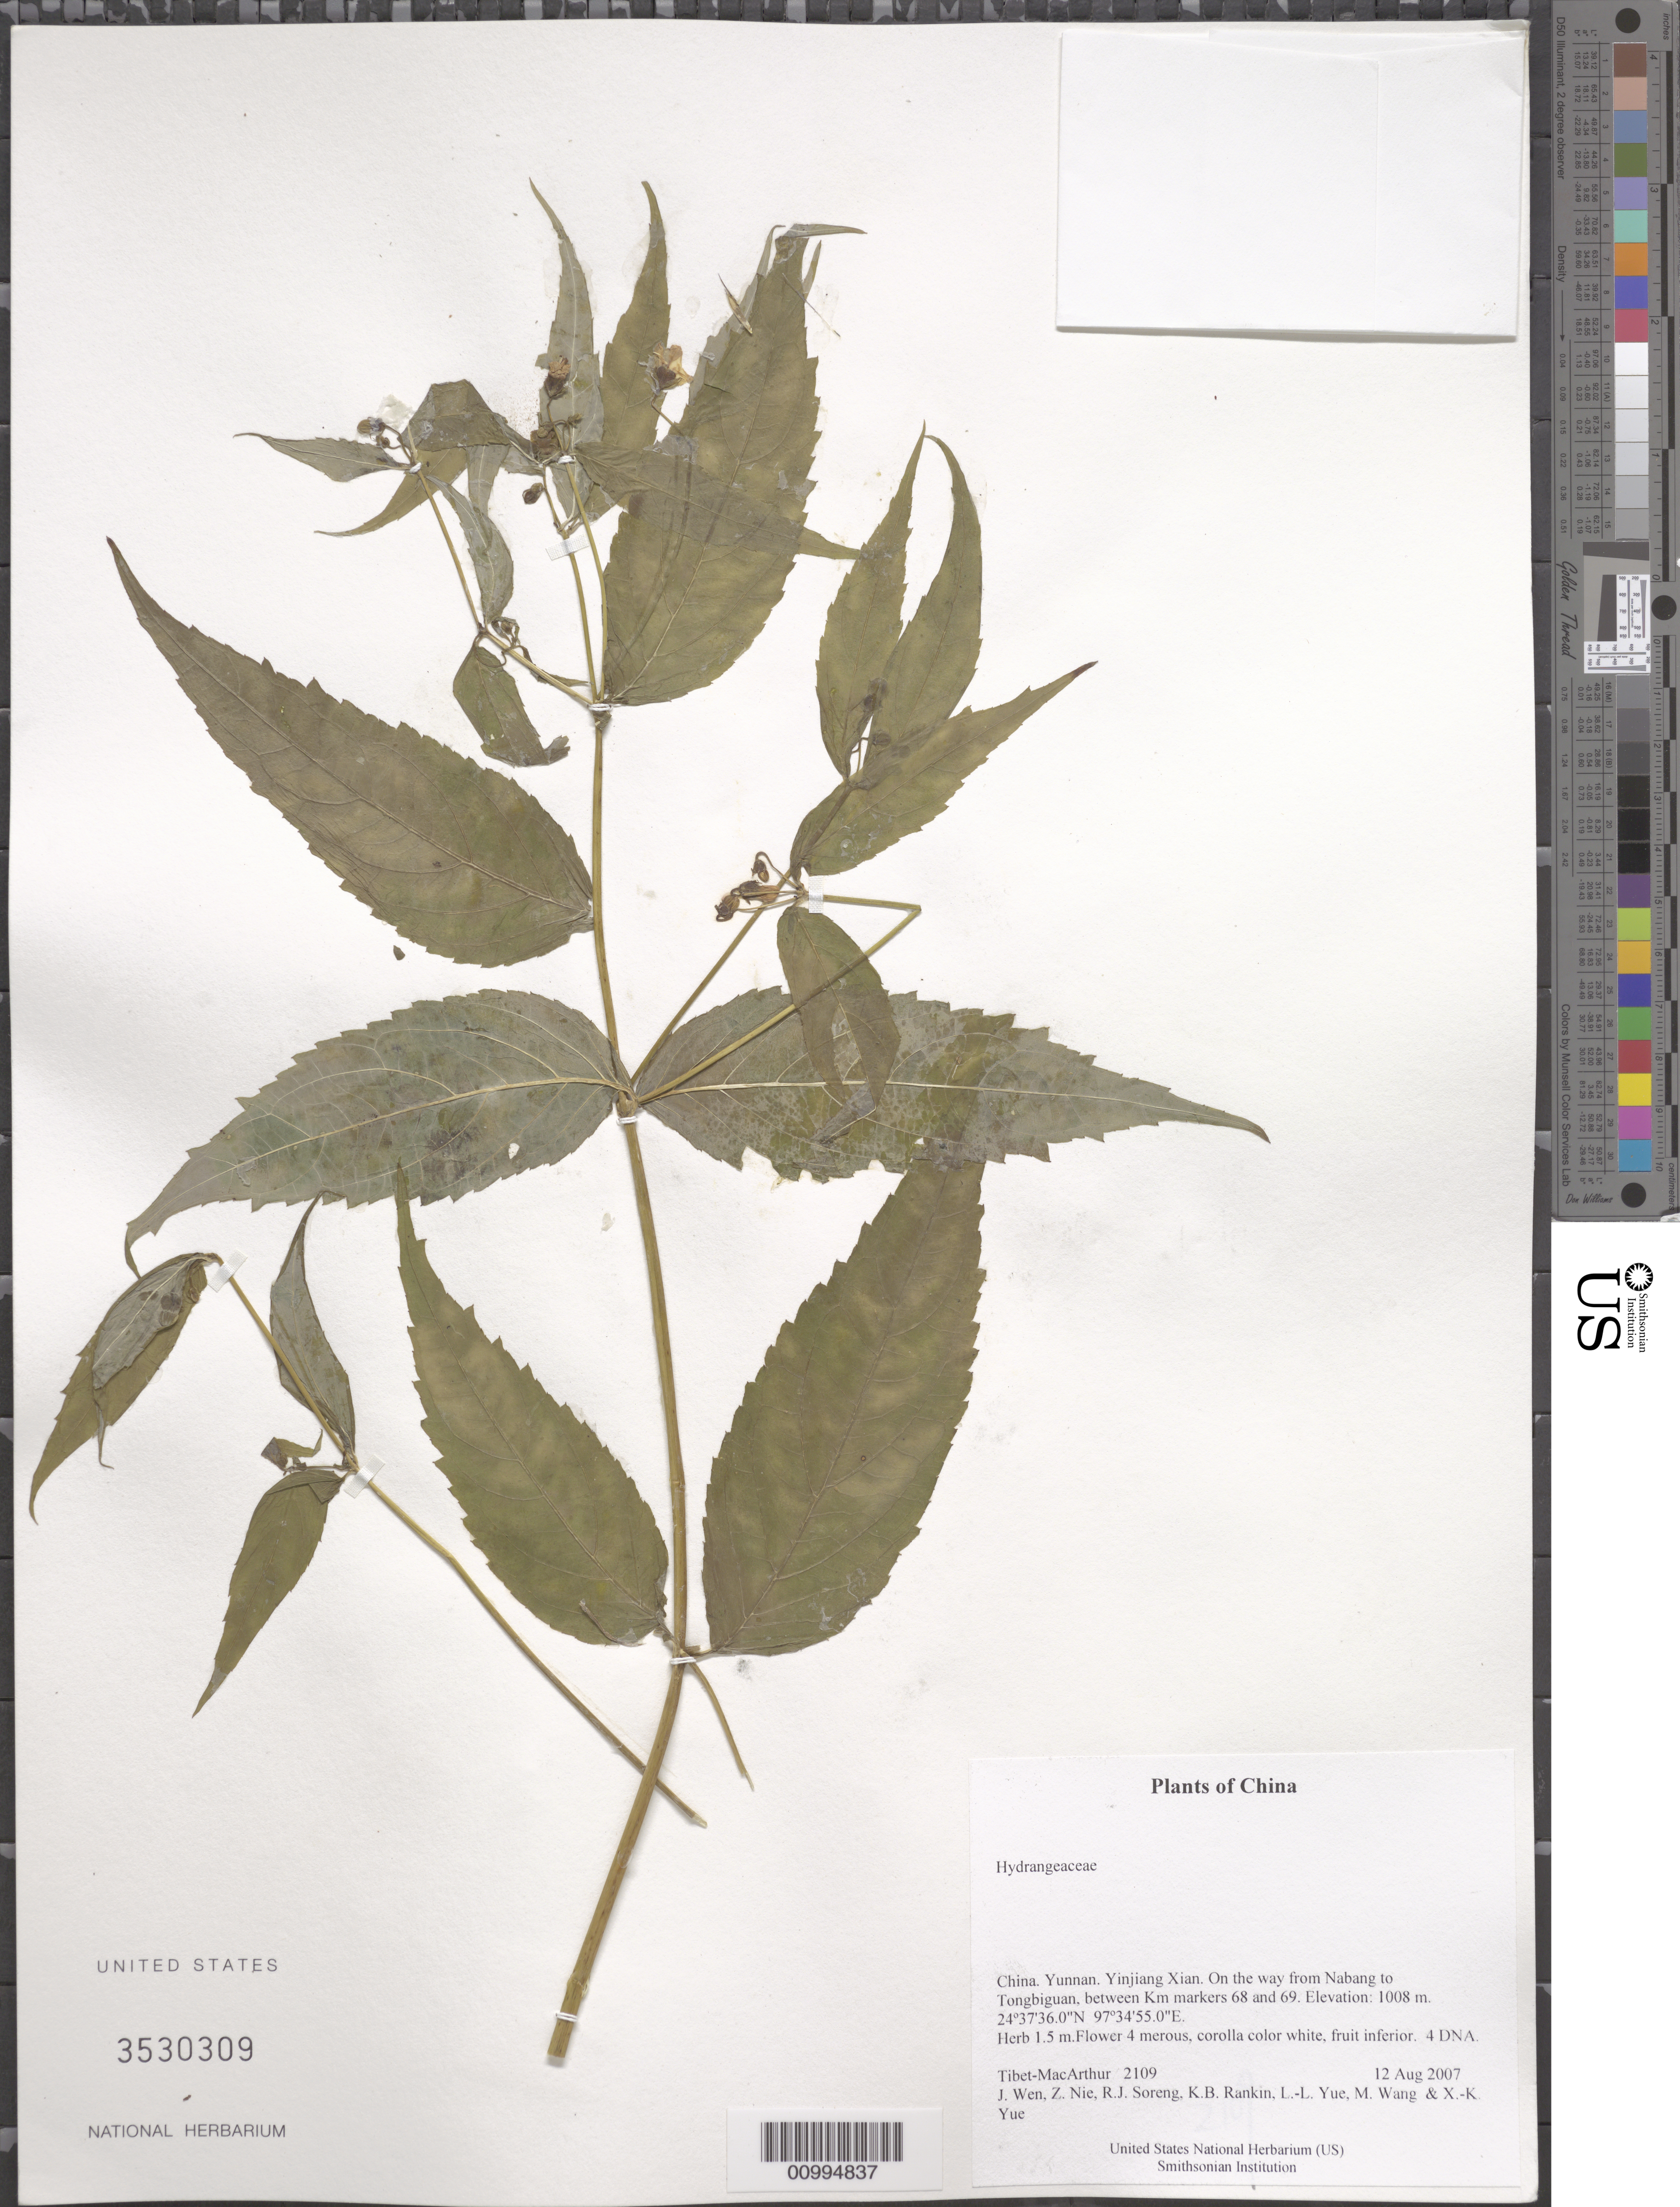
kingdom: Plantae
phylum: Tracheophyta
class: Magnoliopsida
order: Saxifragales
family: Saxifragaceae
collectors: Tibet-MacArthur, J. Wen, Z. Nie, R. J. Soreng, K. Rankin, L. Yue, M. Wang & X. Yue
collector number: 2109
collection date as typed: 12 Aug 2007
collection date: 2007-08-12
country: China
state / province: Yunnan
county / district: Yinjiang Xian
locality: On the way from Nabang to Tongbiguan, between Km markers 68 and 69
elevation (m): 1008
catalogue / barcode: US 3530309